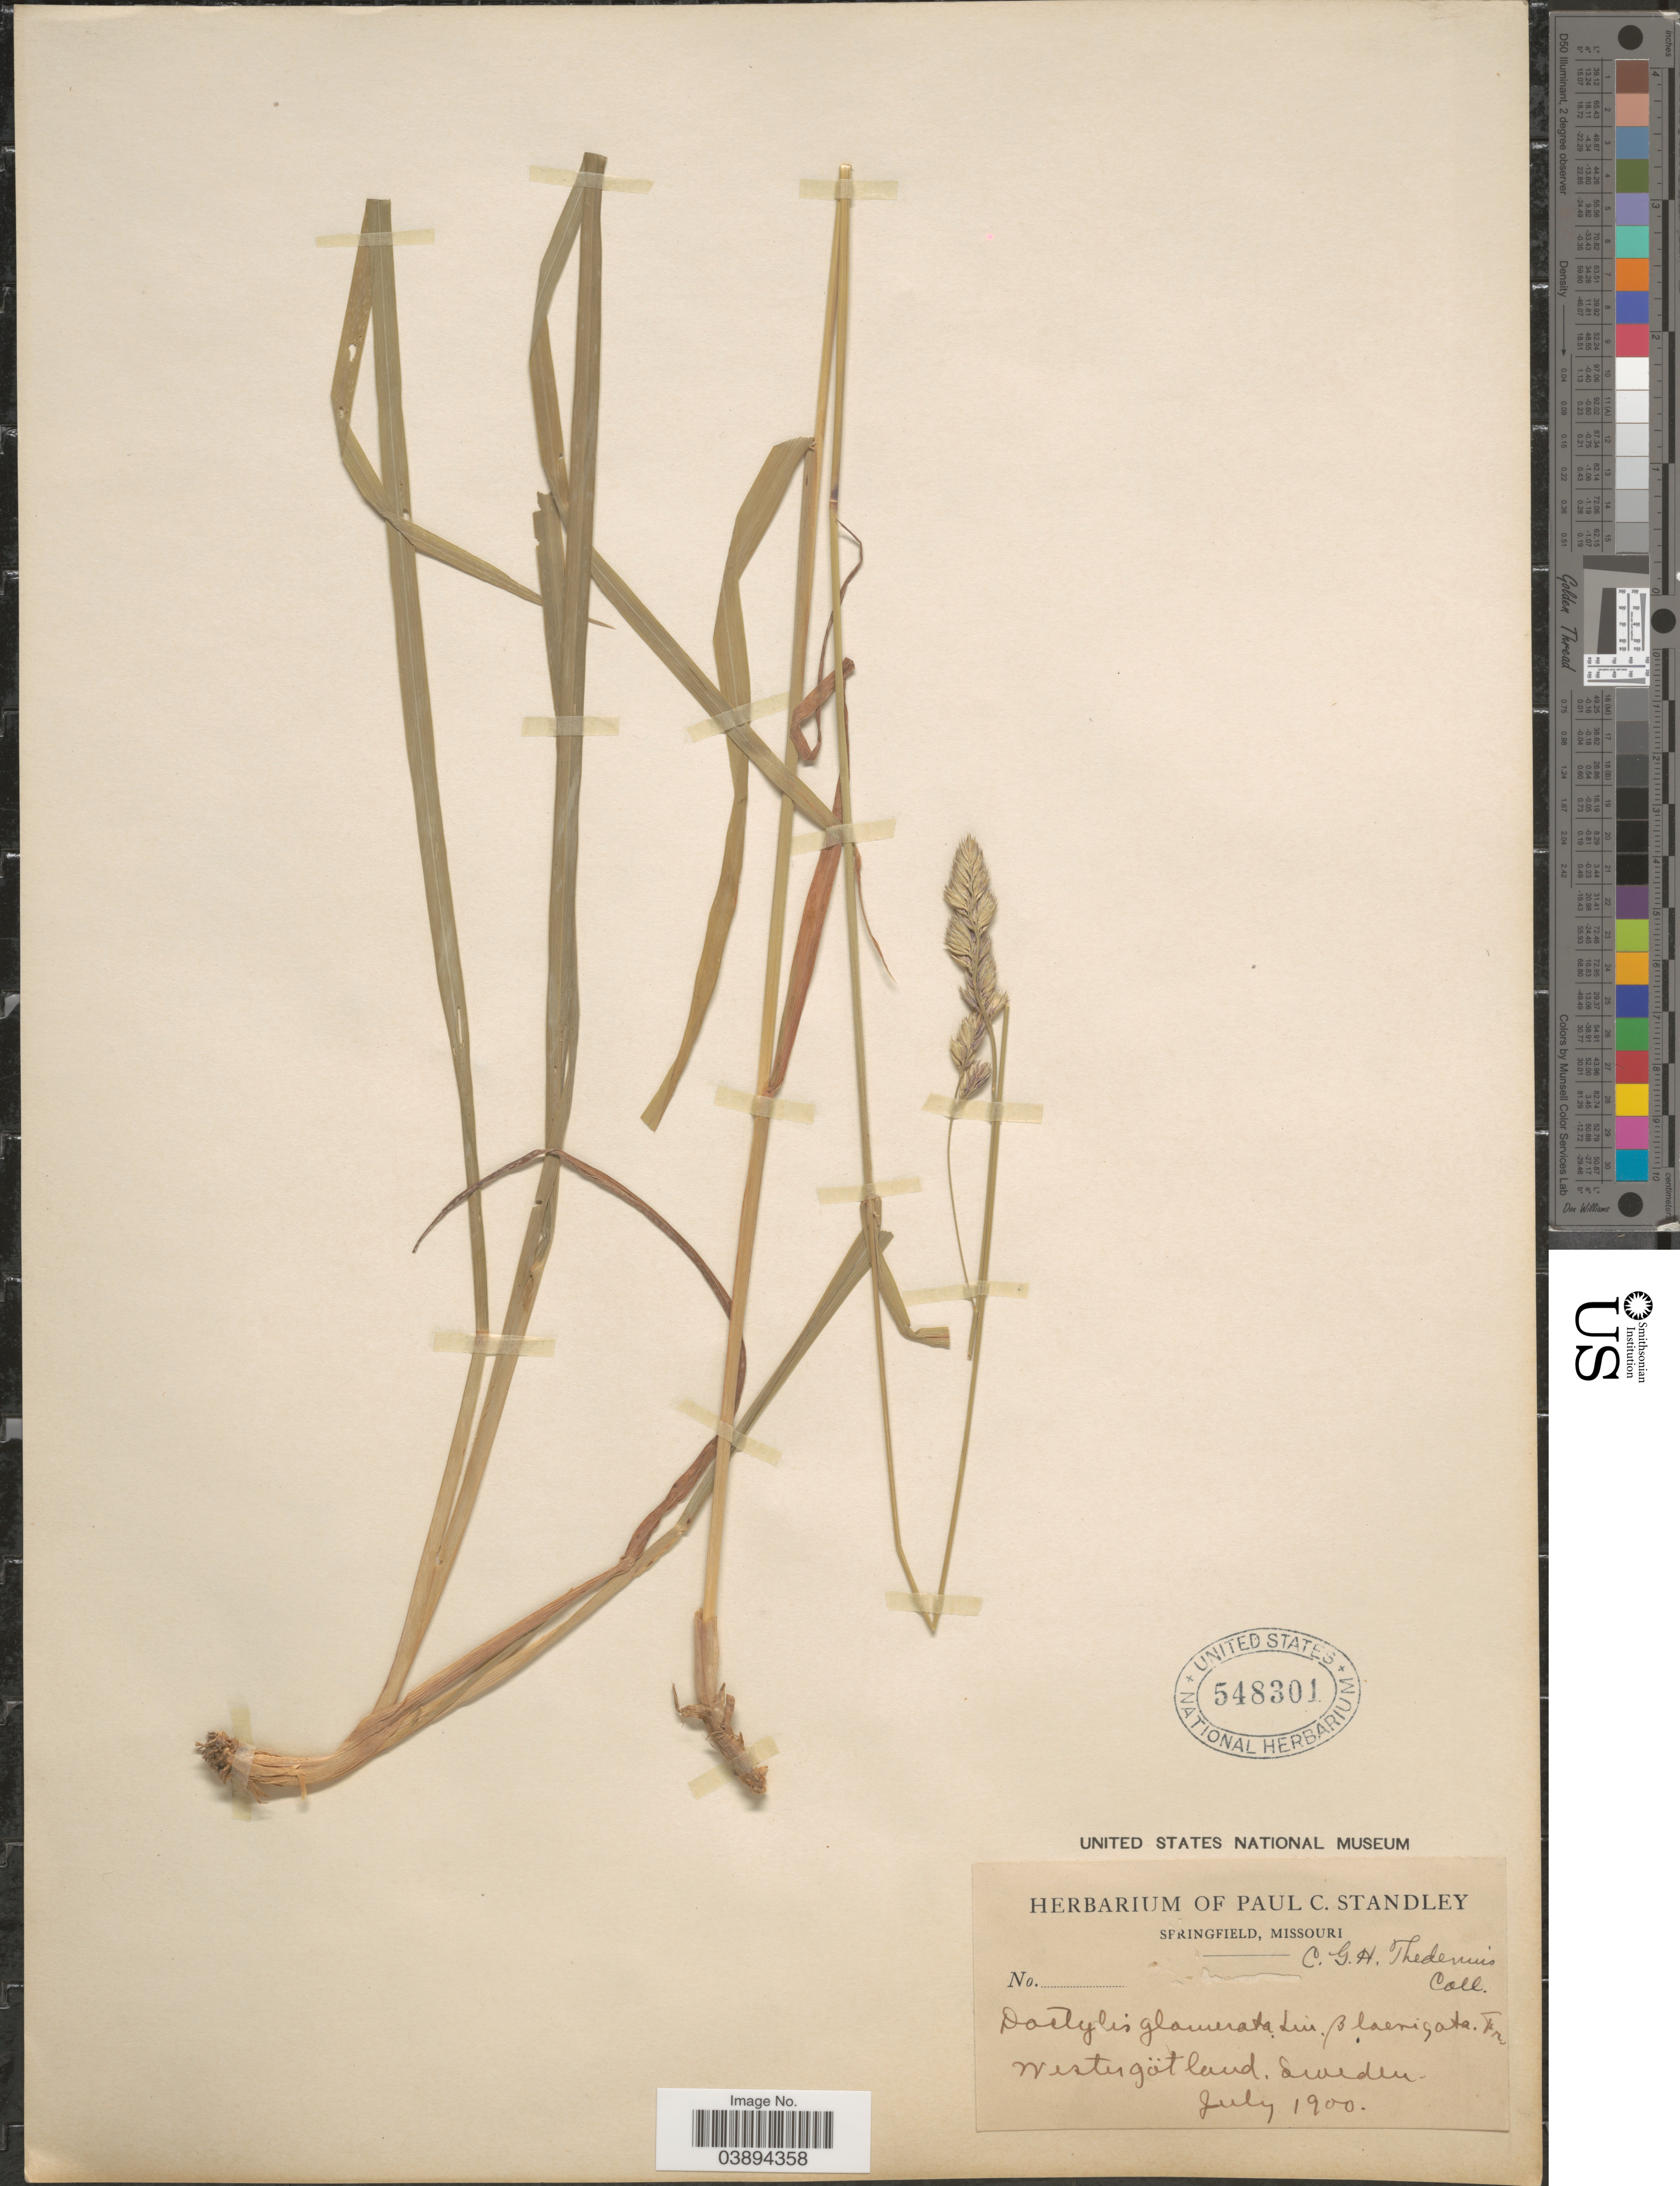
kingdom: Plantae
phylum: Tracheophyta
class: Liliopsida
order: Poales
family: Poaceae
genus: Dactylis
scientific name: Dactylis glomerata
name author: L.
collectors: C. Thedenius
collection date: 1900-07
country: Sweden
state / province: Västra Götaland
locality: Westergötland.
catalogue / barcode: US 548301